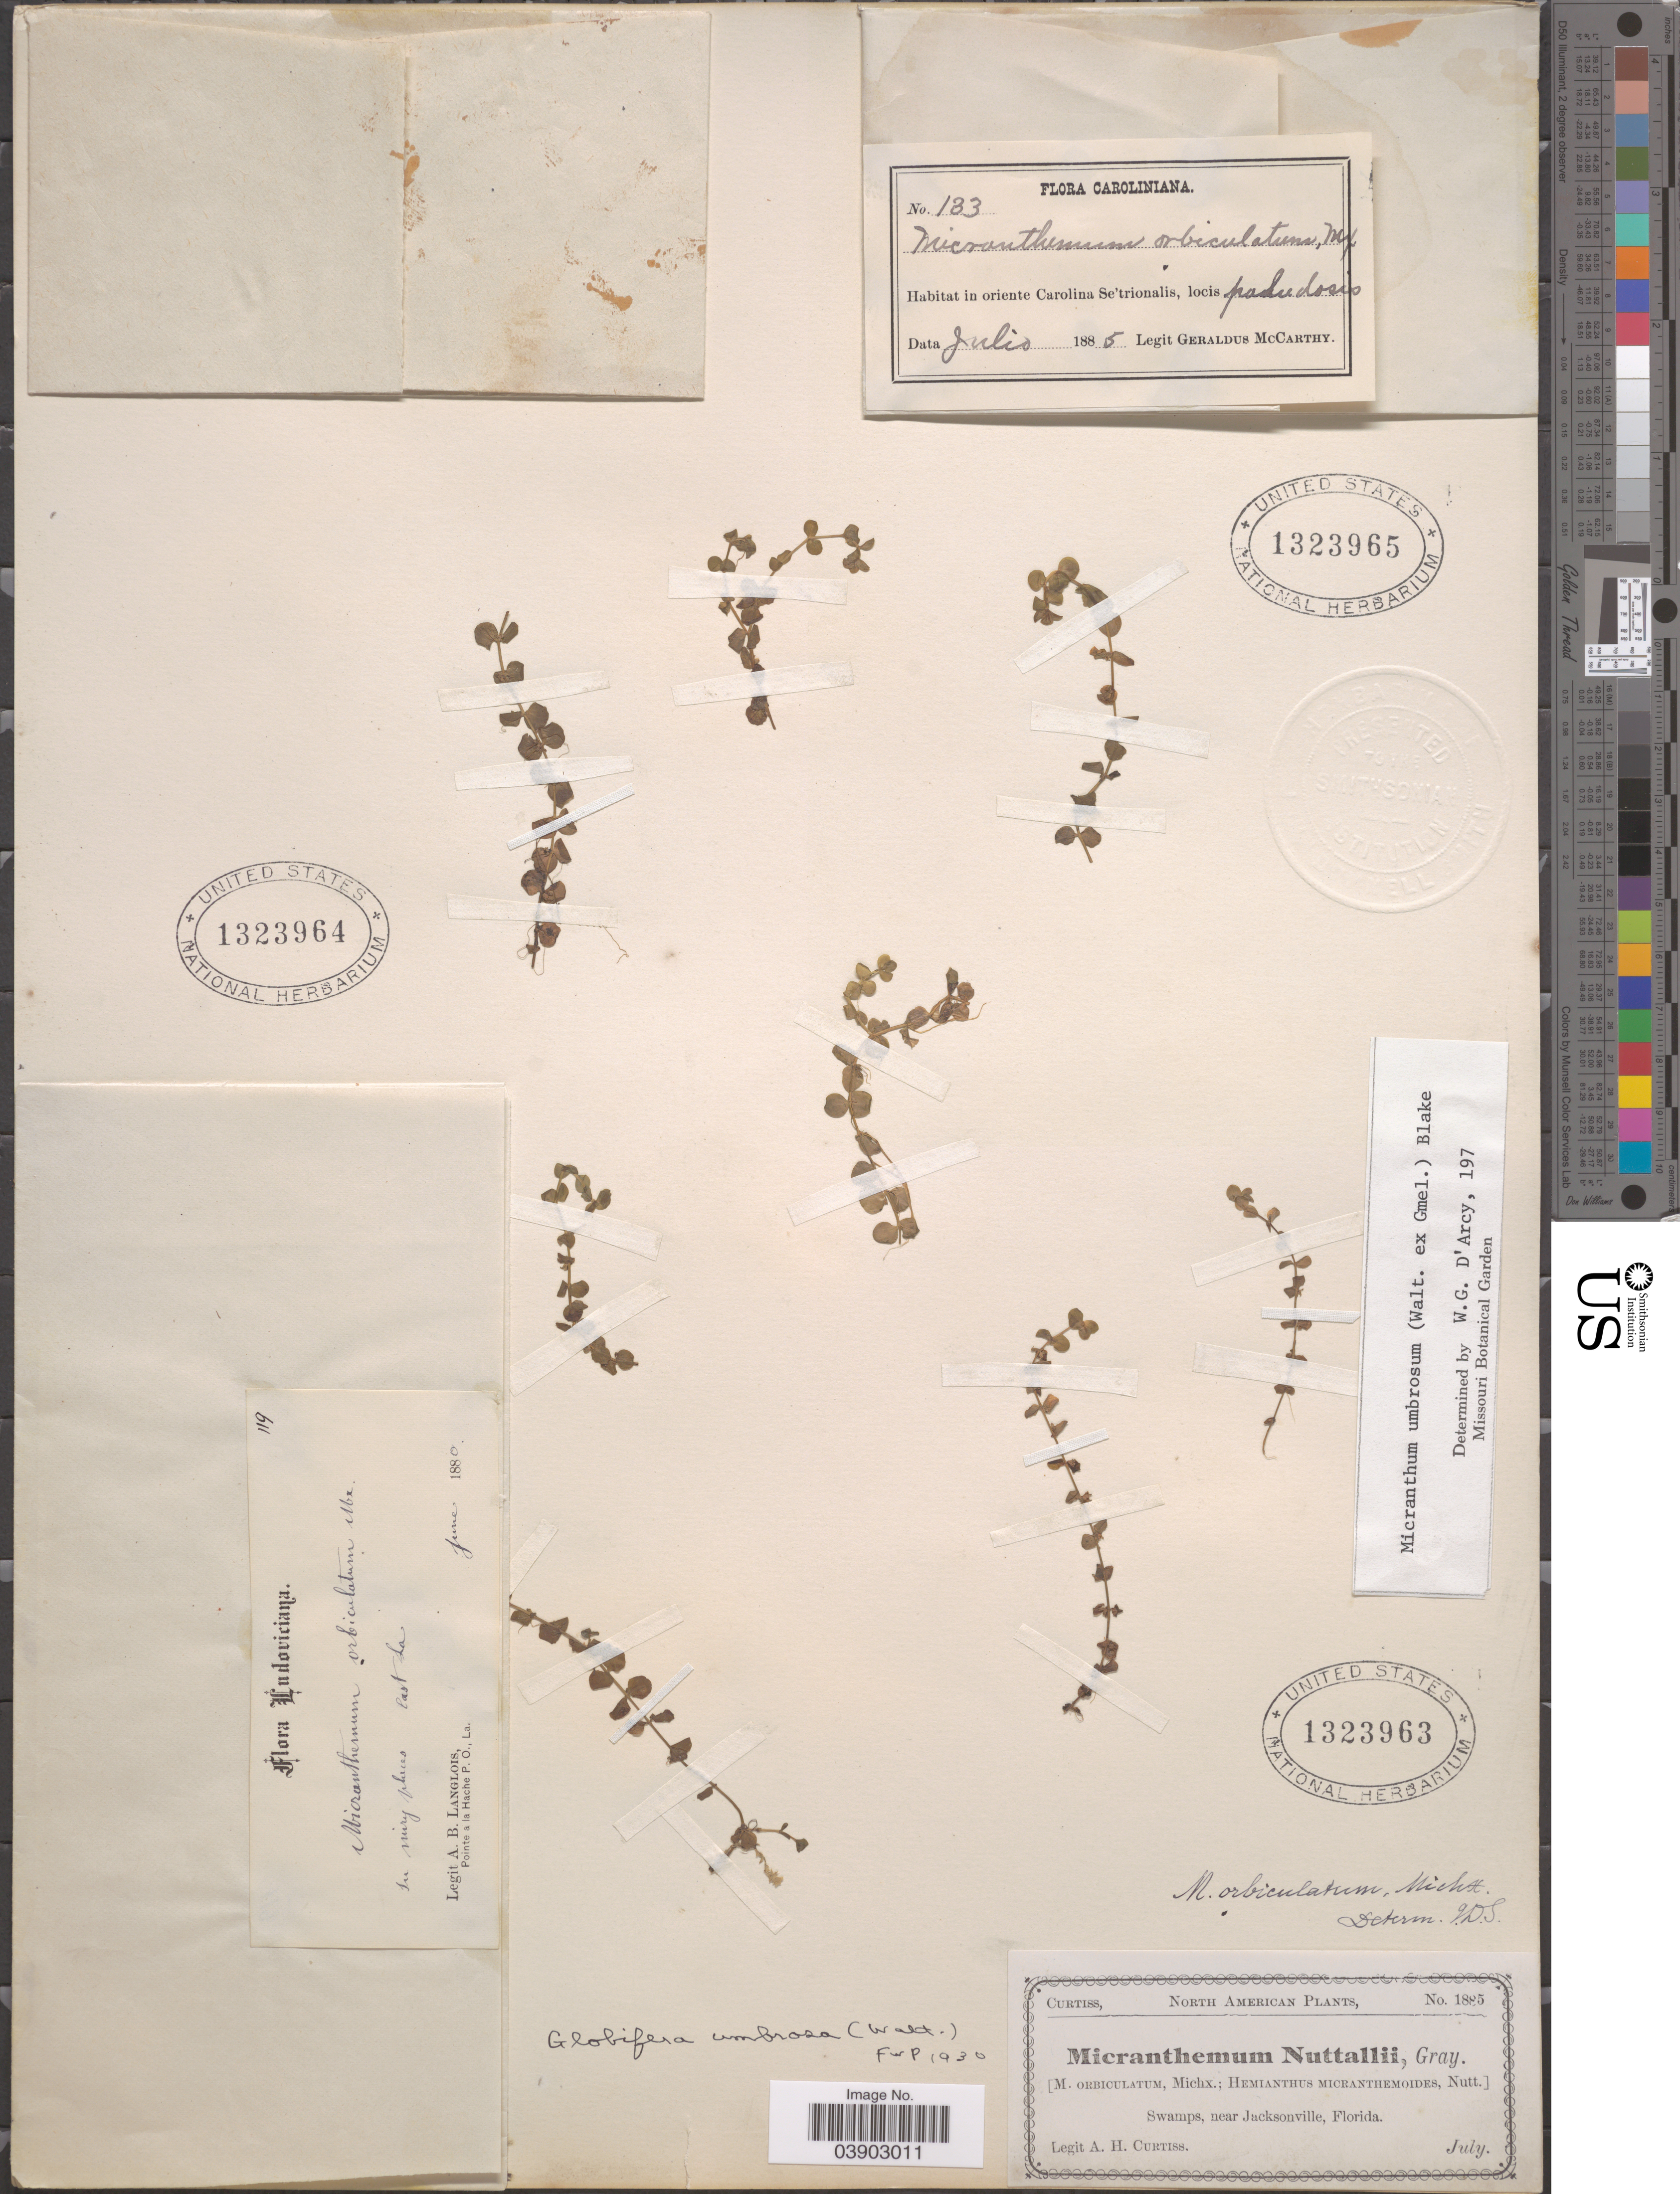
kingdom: Plantae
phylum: Tracheophyta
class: Magnoliopsida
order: Lamiales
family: Linderniaceae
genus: Micranthemum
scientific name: Micranthemum umbrosum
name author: (J.F. Gmel.) S.F. Blake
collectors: A. H. Curtiss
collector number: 1885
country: United States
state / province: Florida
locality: Near Jacksonville.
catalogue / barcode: US 1323963-3